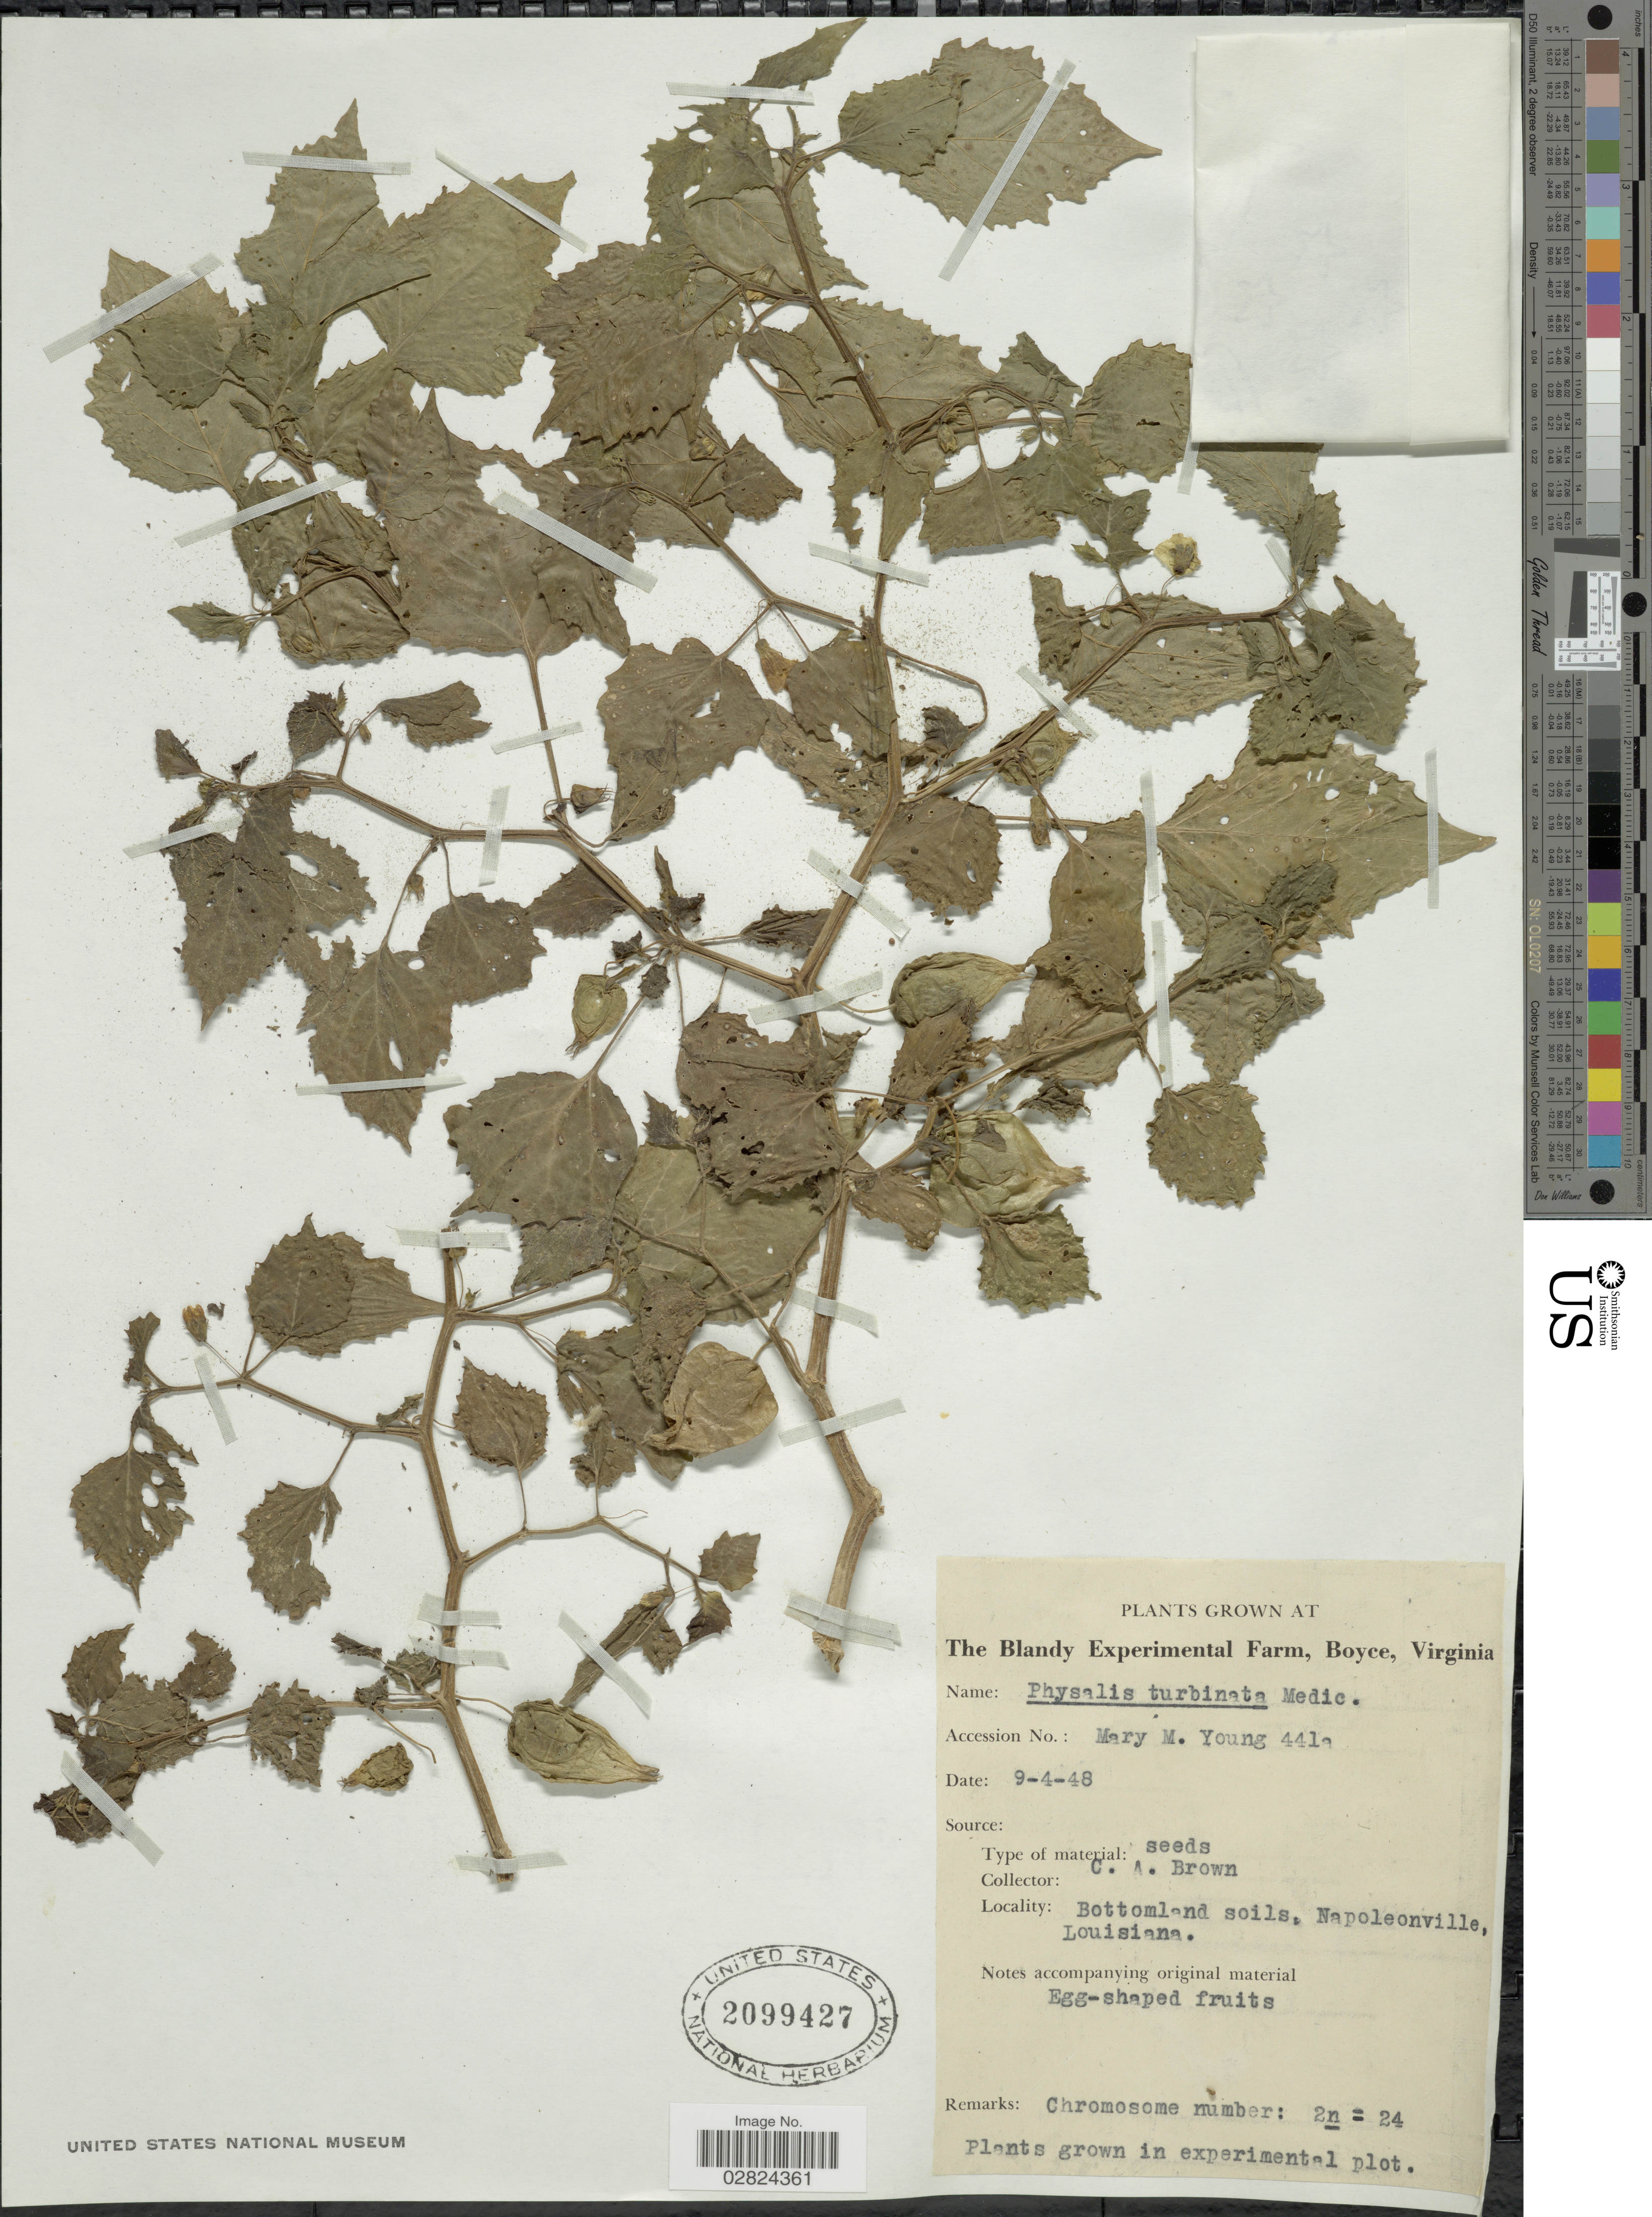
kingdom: Plantae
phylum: Tracheophyta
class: Magnoliopsida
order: Solanales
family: Solanaceae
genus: Physalis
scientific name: Physalis turbinata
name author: Medik.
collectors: C. A. Brown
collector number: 441a?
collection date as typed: Transcribed d/m/y: 4/9/48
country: United States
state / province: Virginia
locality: The Blandy Experimental Farm, Boyce.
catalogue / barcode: US 2099427